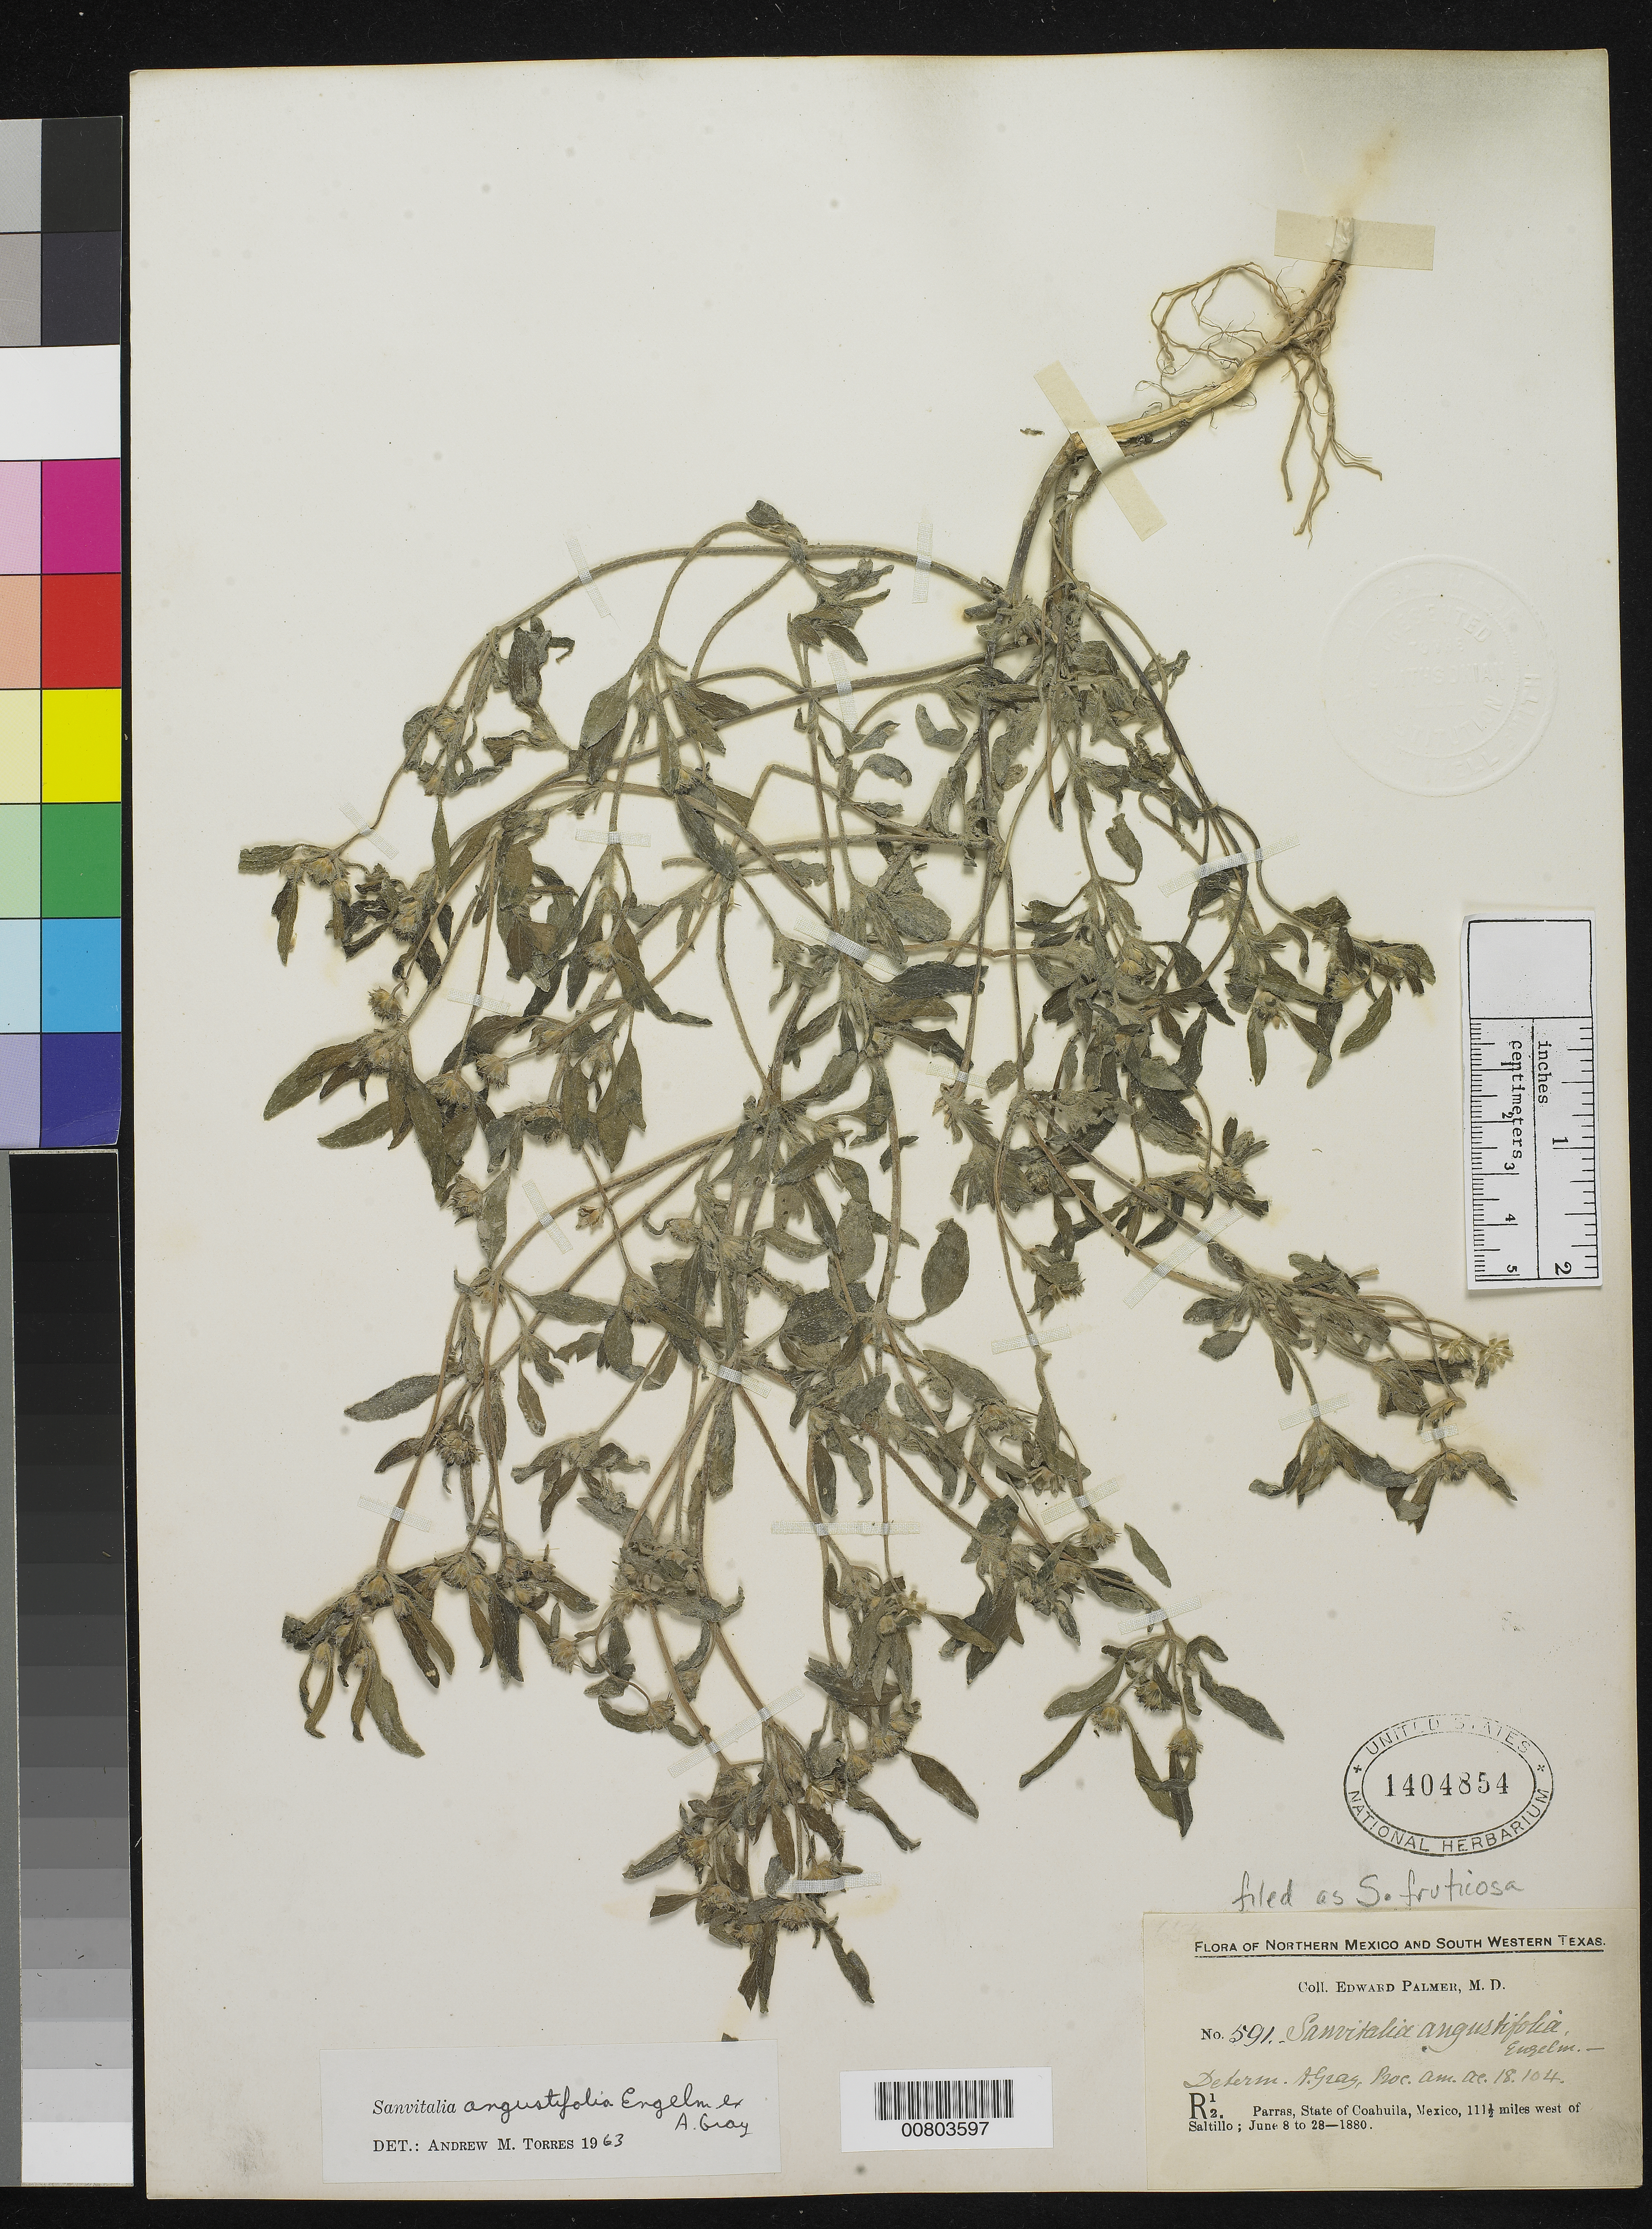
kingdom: Plantae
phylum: Tracheophyta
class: Magnoliopsida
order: Asterales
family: Asteraceae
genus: Sanvitalia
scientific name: Sanvitalia angustifolia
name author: Engelm. ex A. Gray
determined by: Skibicki, Samuel V.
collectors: E. Palmer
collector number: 591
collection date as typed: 08 Jun 1880 to 28 Jun 1880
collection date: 1880-06-08/1880-06-28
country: Mexico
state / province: Coahuila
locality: R12. Parras, Coahuila. 111½ miles west of Saltillo, Coahuila.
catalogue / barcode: US 1404854